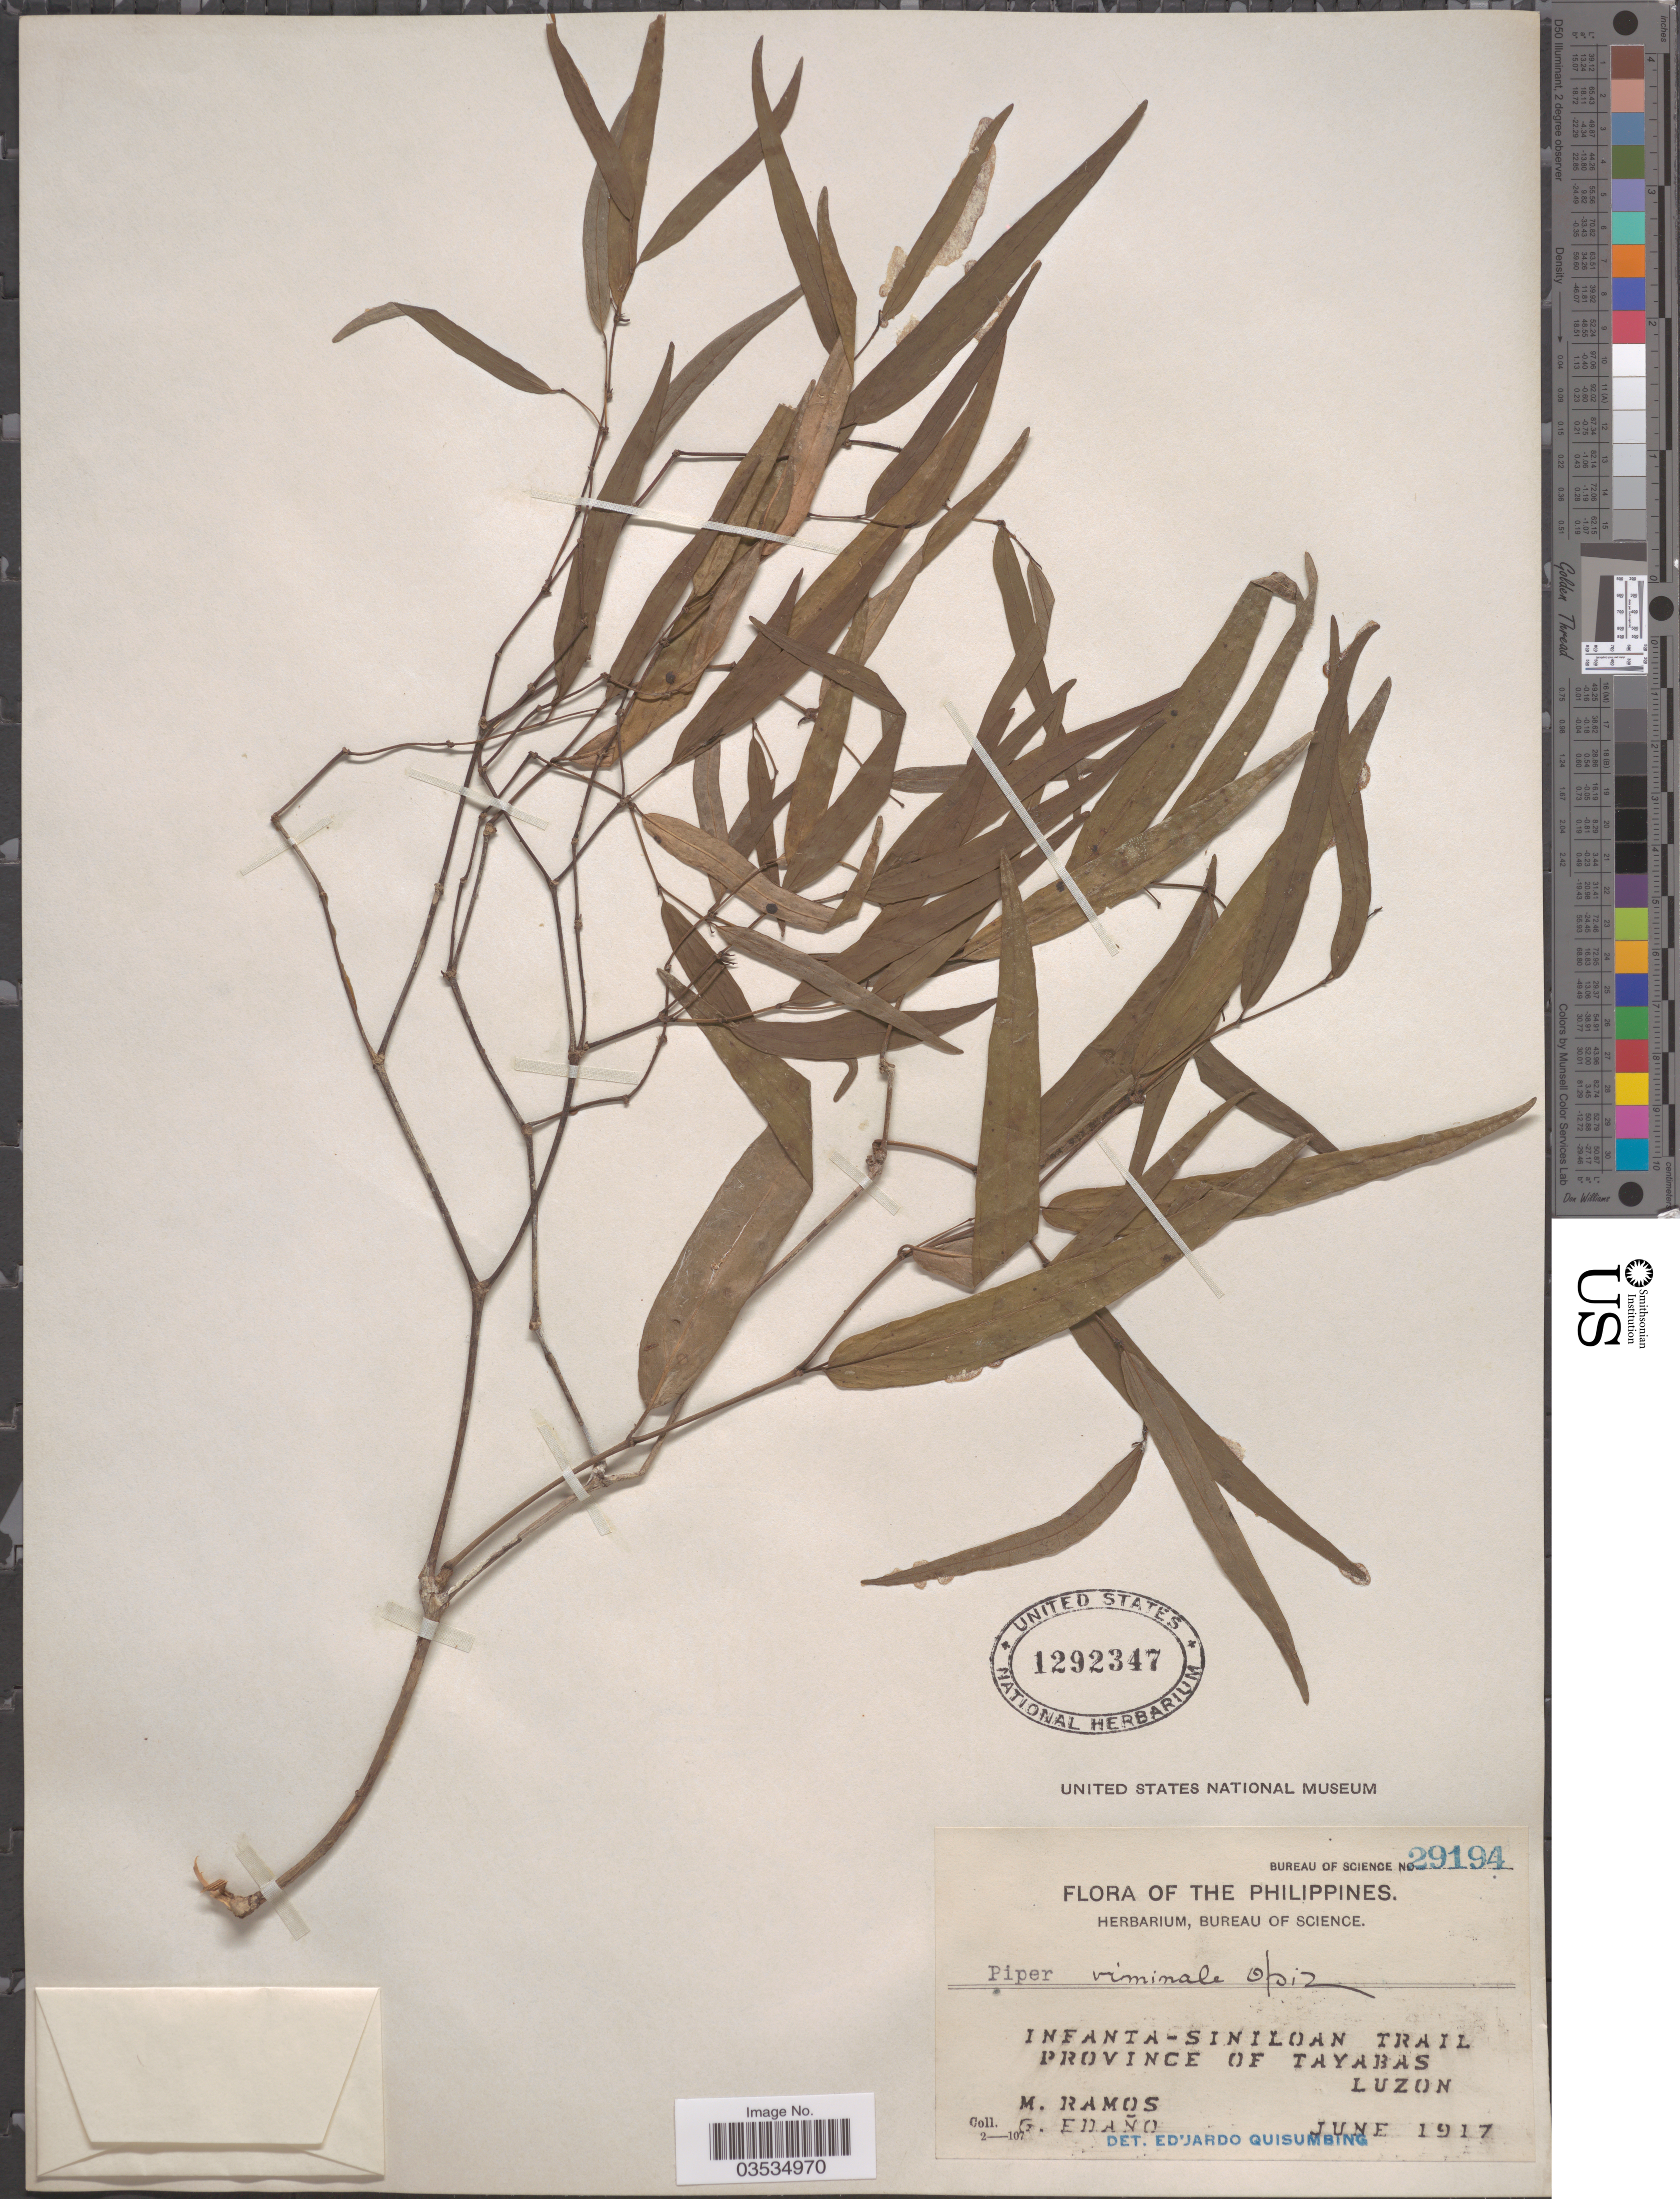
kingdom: Plantae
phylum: Tracheophyta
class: Magnoliopsida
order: Piperales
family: Piperaceae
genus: Piper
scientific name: Piper viminale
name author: Opiz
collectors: M. Ramos & G. Edaño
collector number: Bureau of Science 29194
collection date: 1917-06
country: Philippines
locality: Infanta-Siniloan Trail. Province of Tayabas. Luzon.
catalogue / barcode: US 1292347